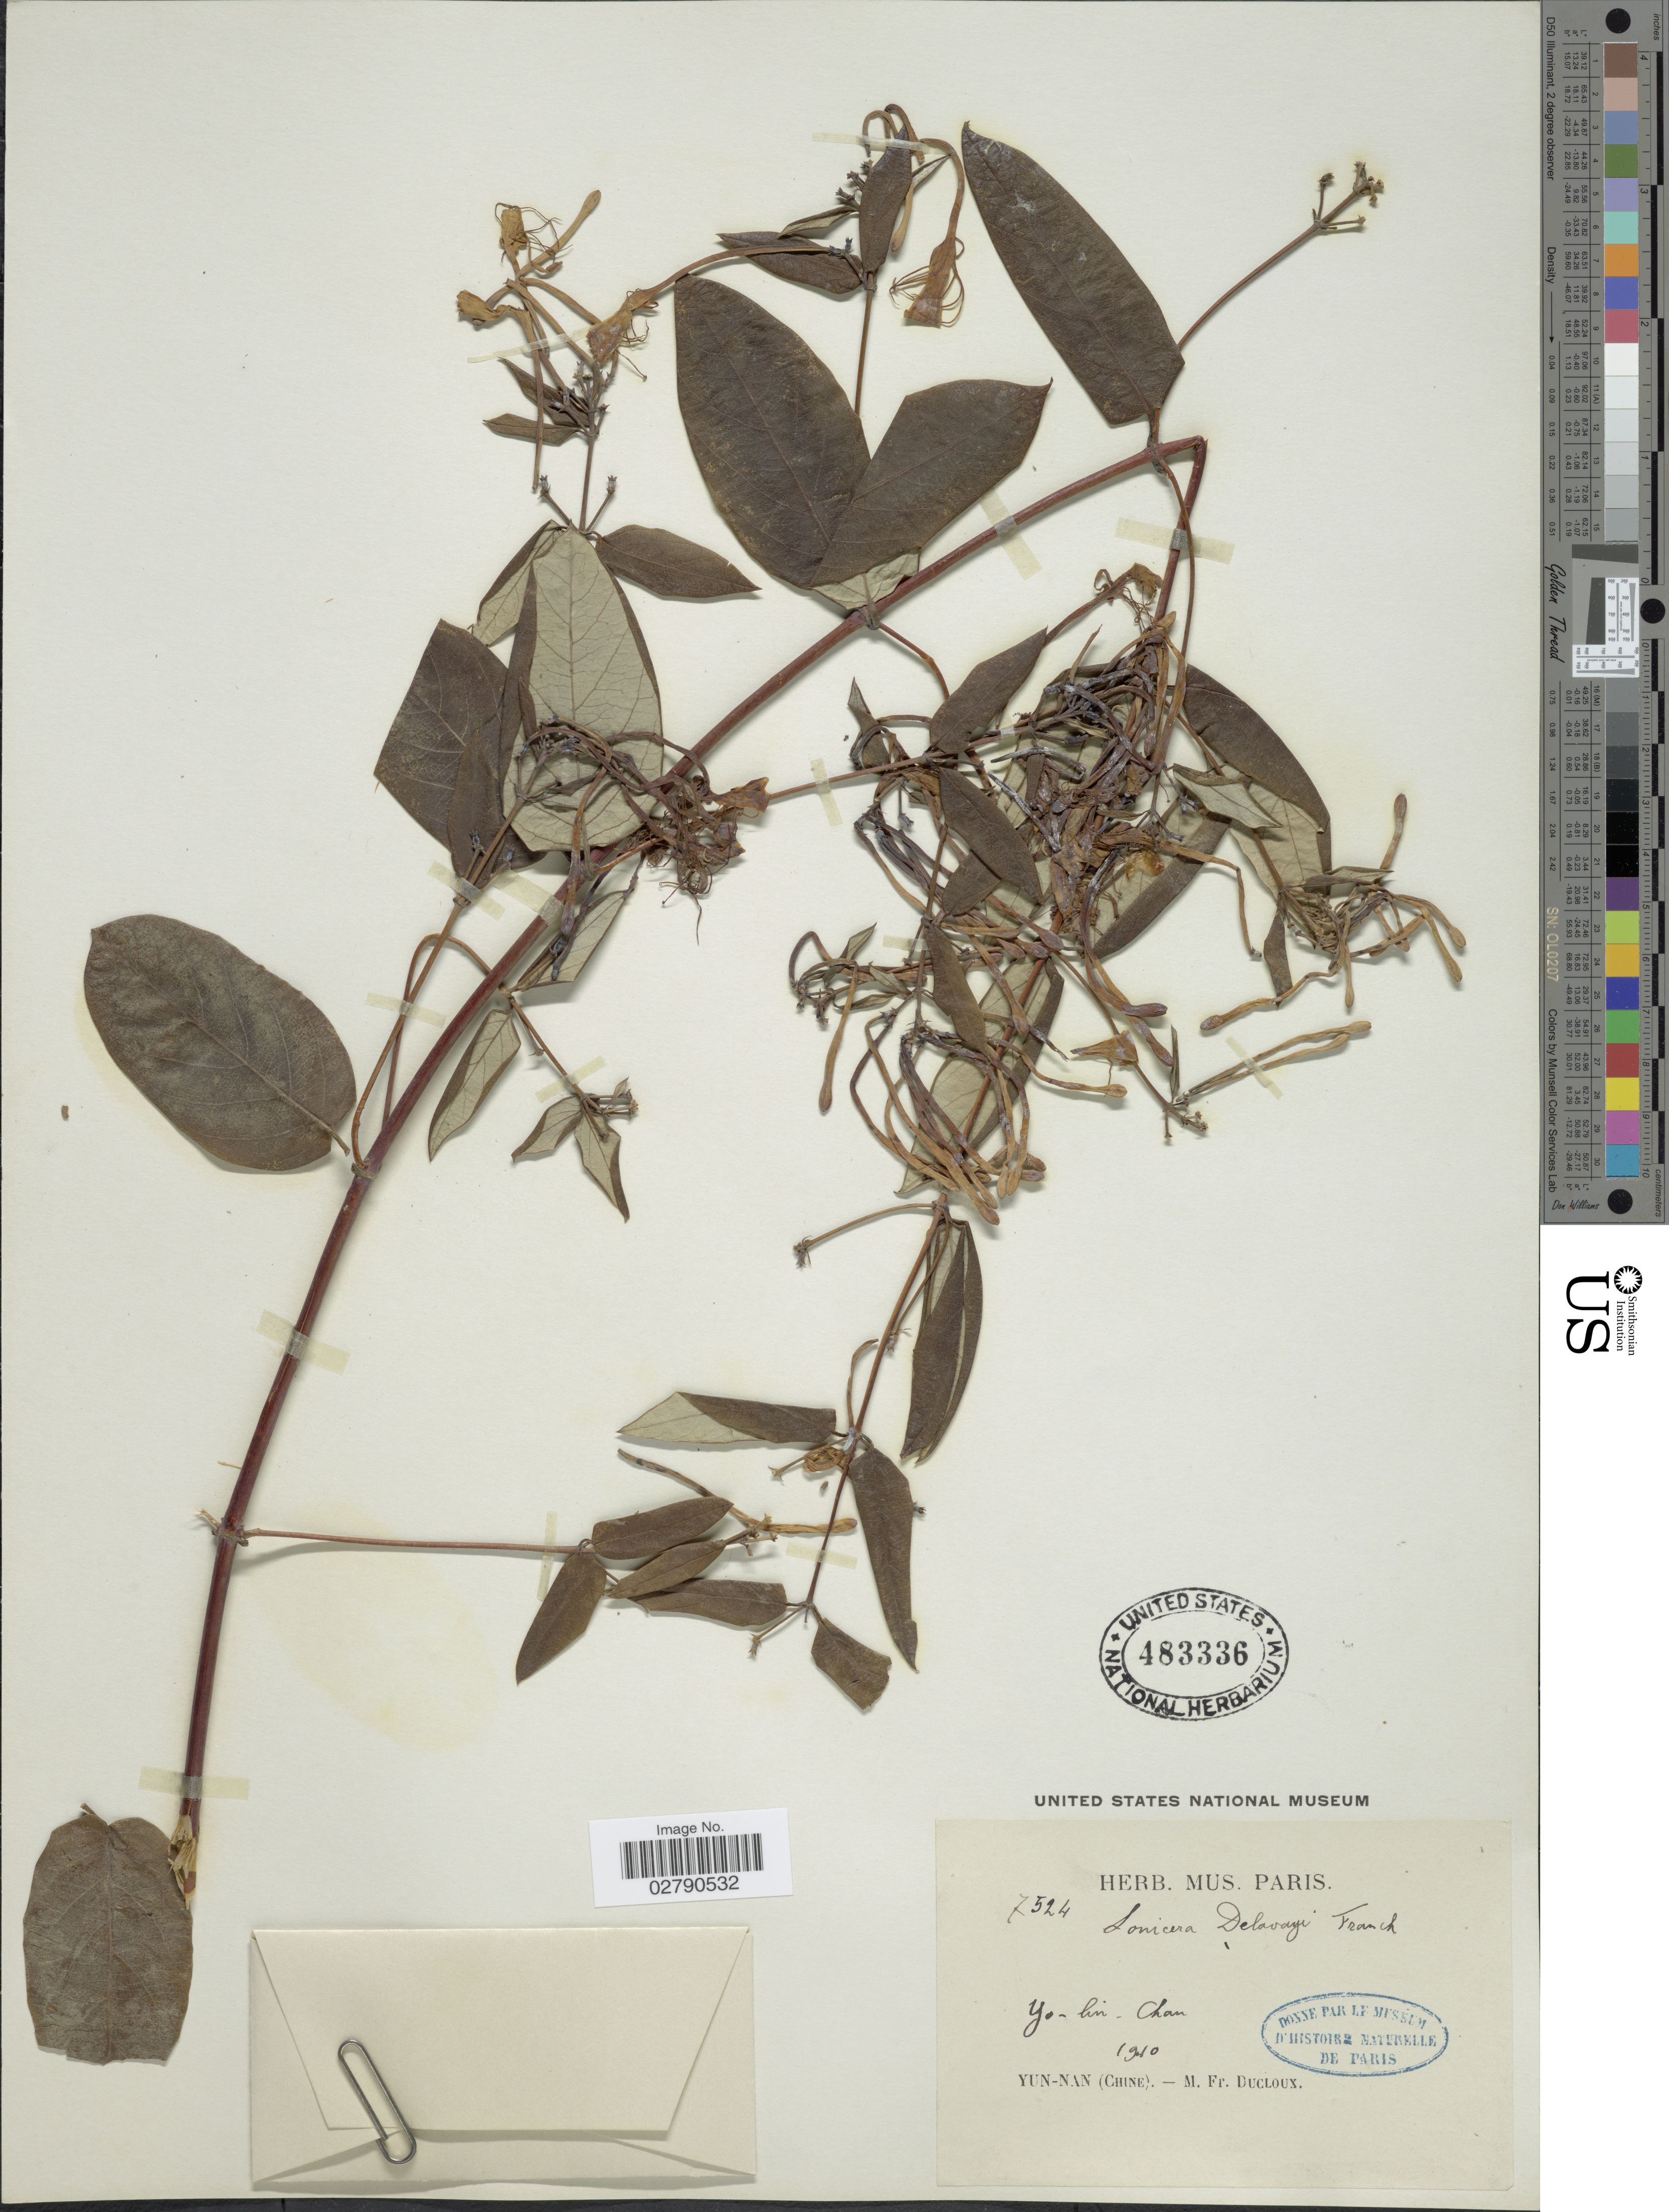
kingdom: Plantae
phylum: Tracheophyta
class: Magnoliopsida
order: Dipsacales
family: Caprifoliaceae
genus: Lonicera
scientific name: Lonicera delavayi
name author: Franch.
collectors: M. Ducloux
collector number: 7524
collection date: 1910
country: China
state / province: Yunnan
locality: Yo-lin-Chan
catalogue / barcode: US 483336